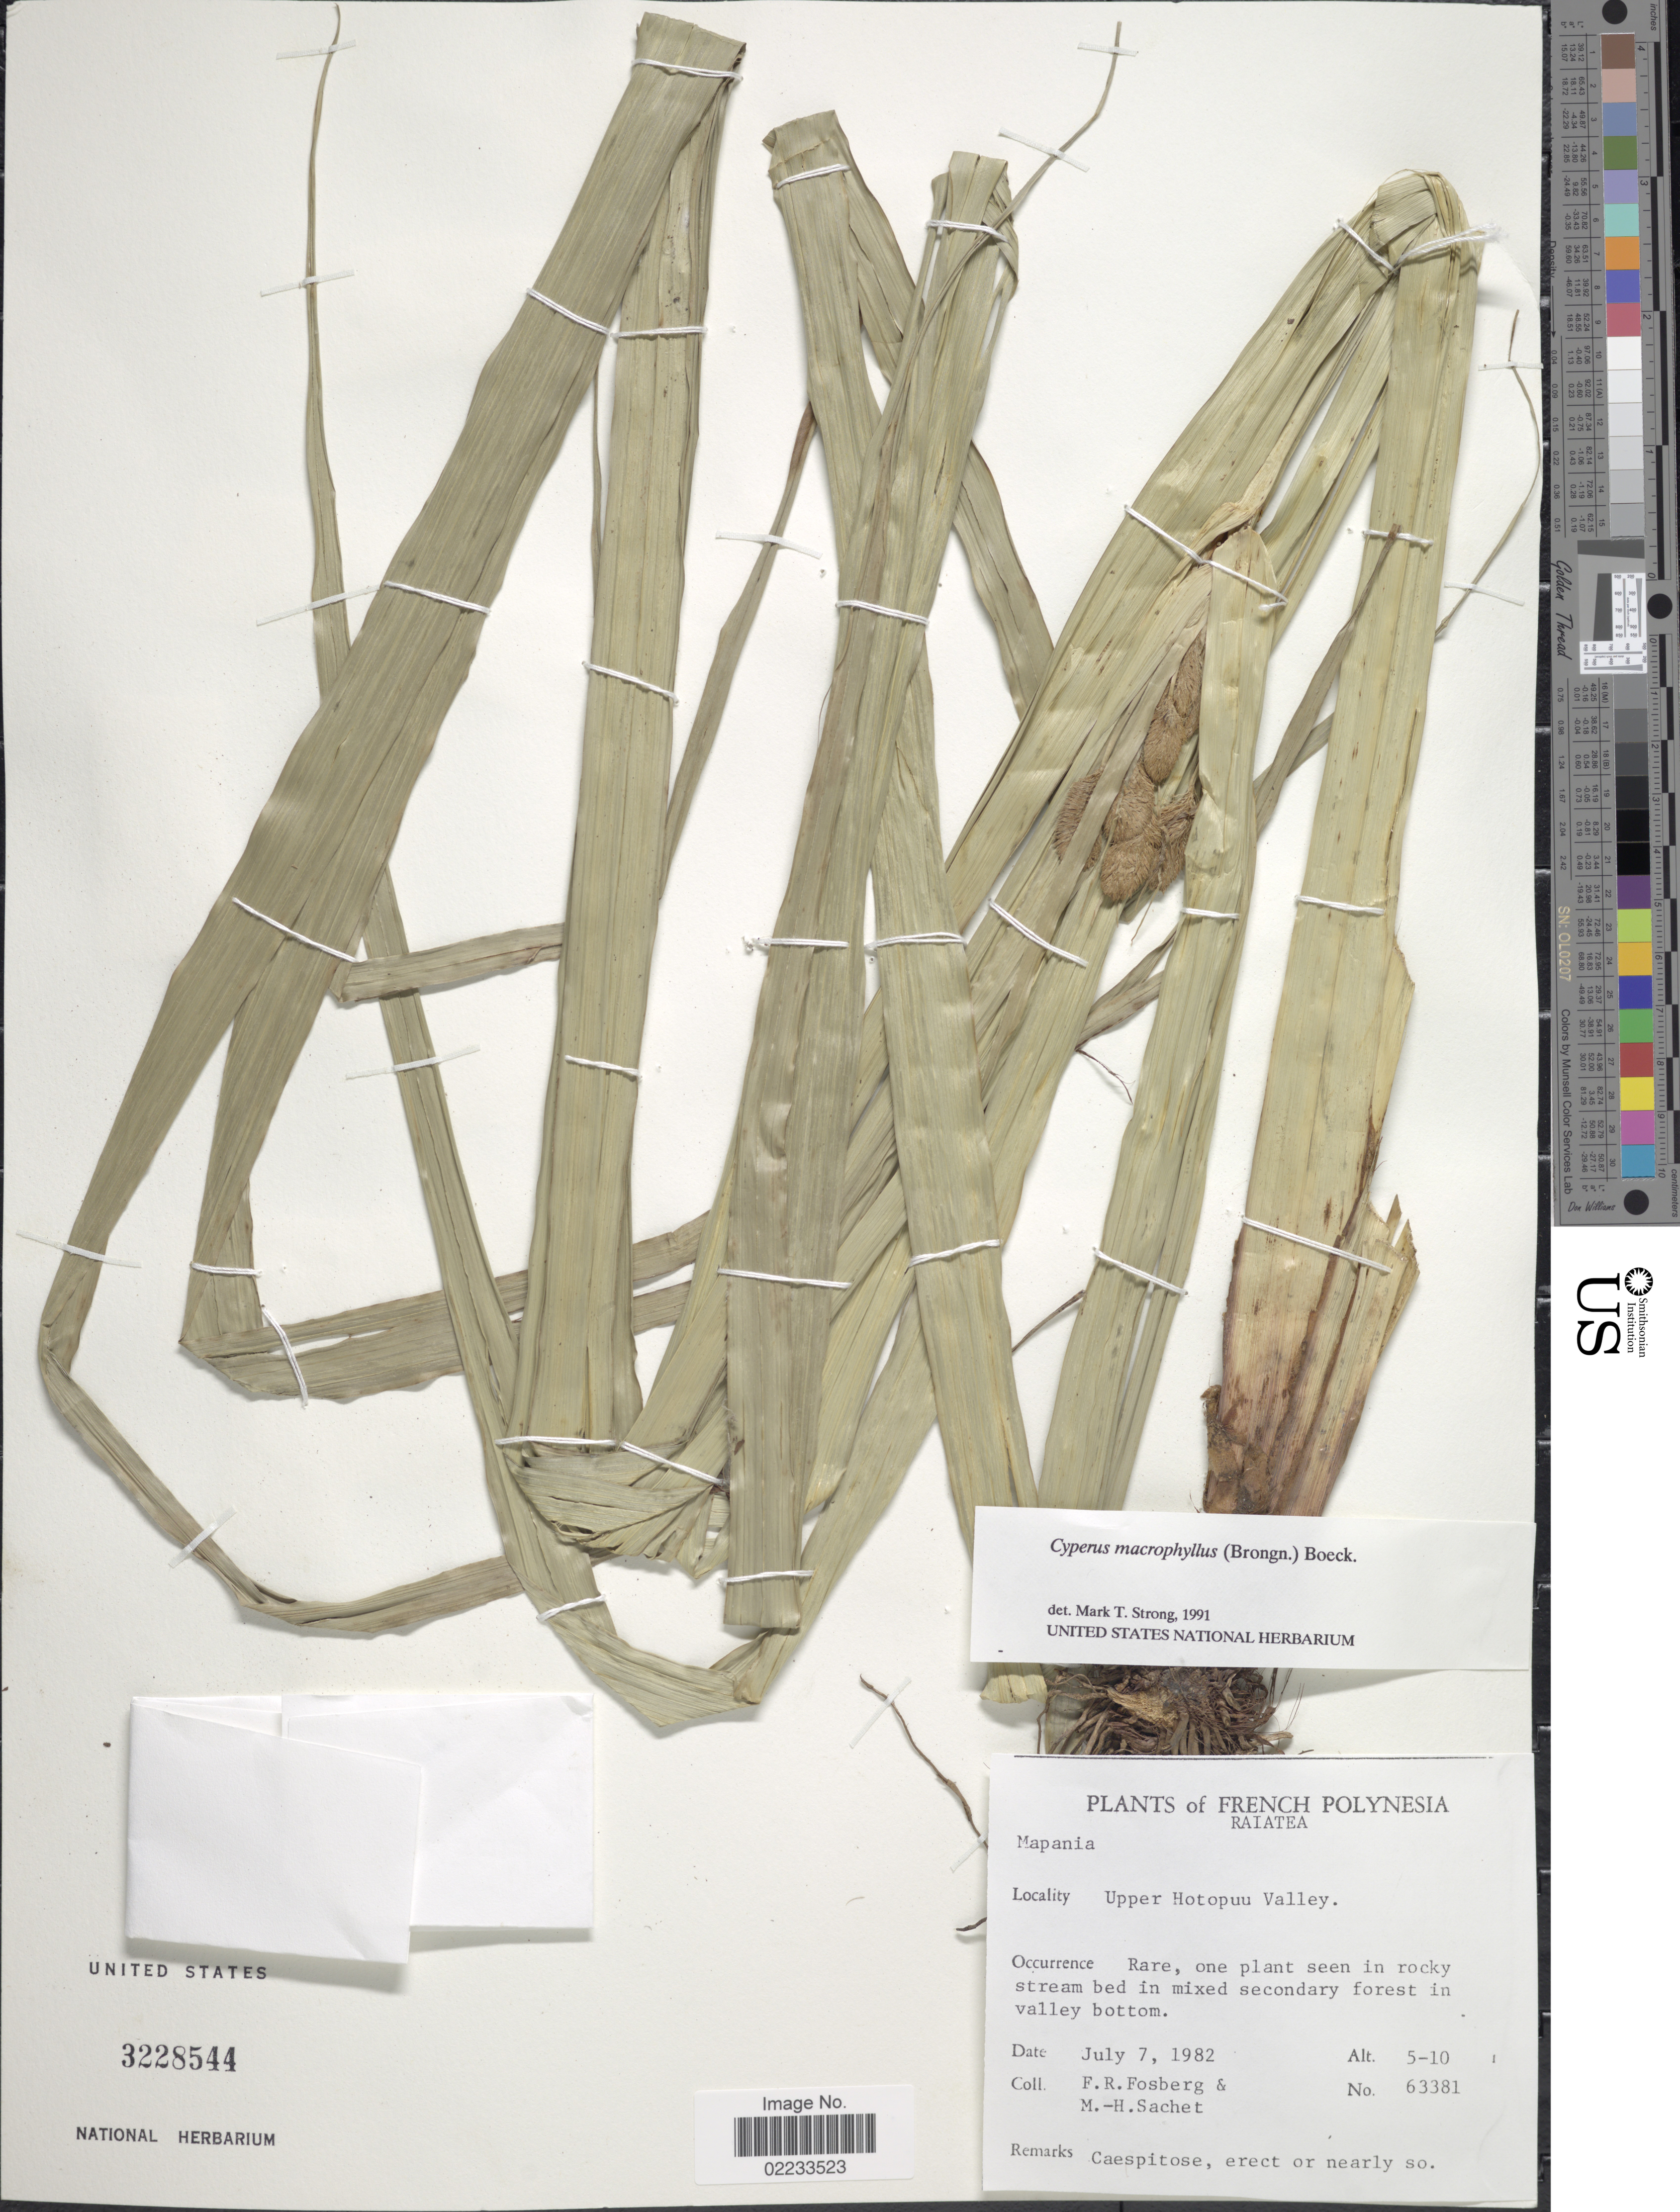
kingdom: Plantae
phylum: Tracheophyta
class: Liliopsida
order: Poales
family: Cyperaceae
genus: Cyperus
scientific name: Cyperus macrophyllus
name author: (Brongn.) Boeckeler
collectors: F. R. Fosberg & M.-H. Sachet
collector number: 63381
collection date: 1982-07-07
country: French Polynesia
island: Raiatea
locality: Raiatea, Mapania, Upper Hotopuu Valley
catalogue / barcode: US 3228544